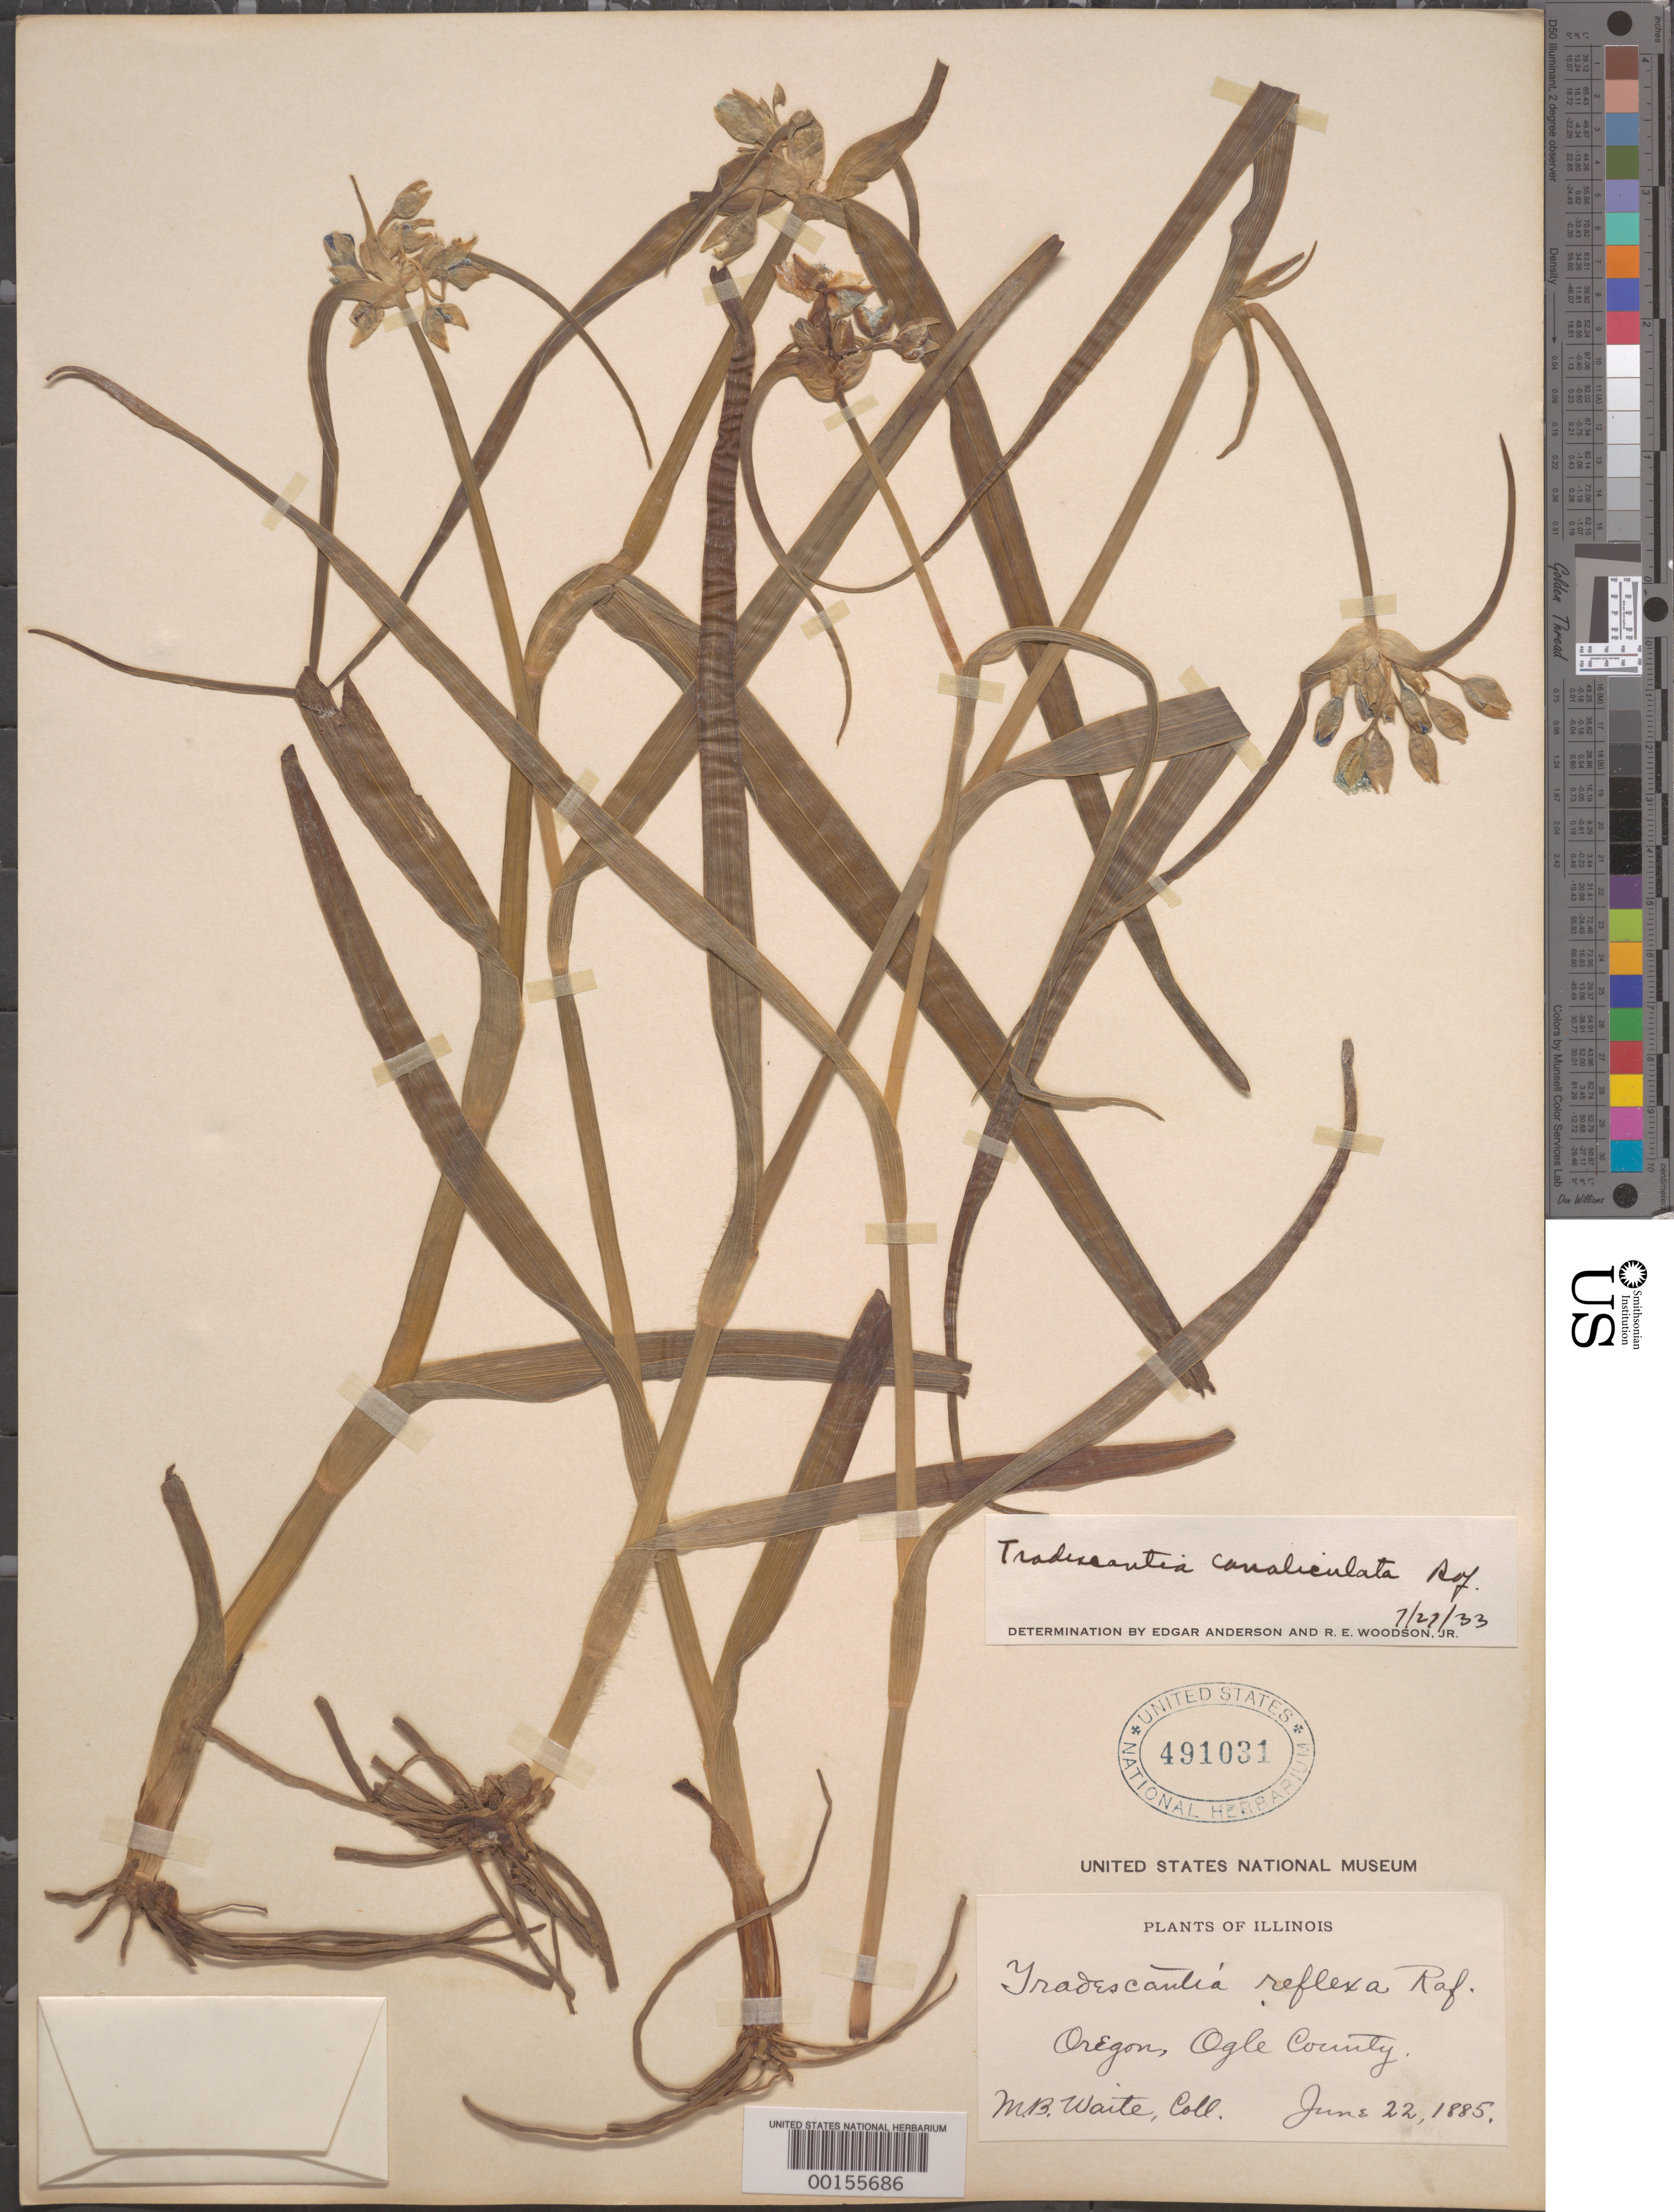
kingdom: Plantae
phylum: Tracheophyta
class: Liliopsida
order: Commelinales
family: Commelinaceae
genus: Tradescantia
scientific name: Tradescantia ohiensis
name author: Raf.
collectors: M. B. Waite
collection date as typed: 22 Jun 1885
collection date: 1885-06-22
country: United States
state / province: Illinois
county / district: Ogle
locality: Oregon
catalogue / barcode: US 491031